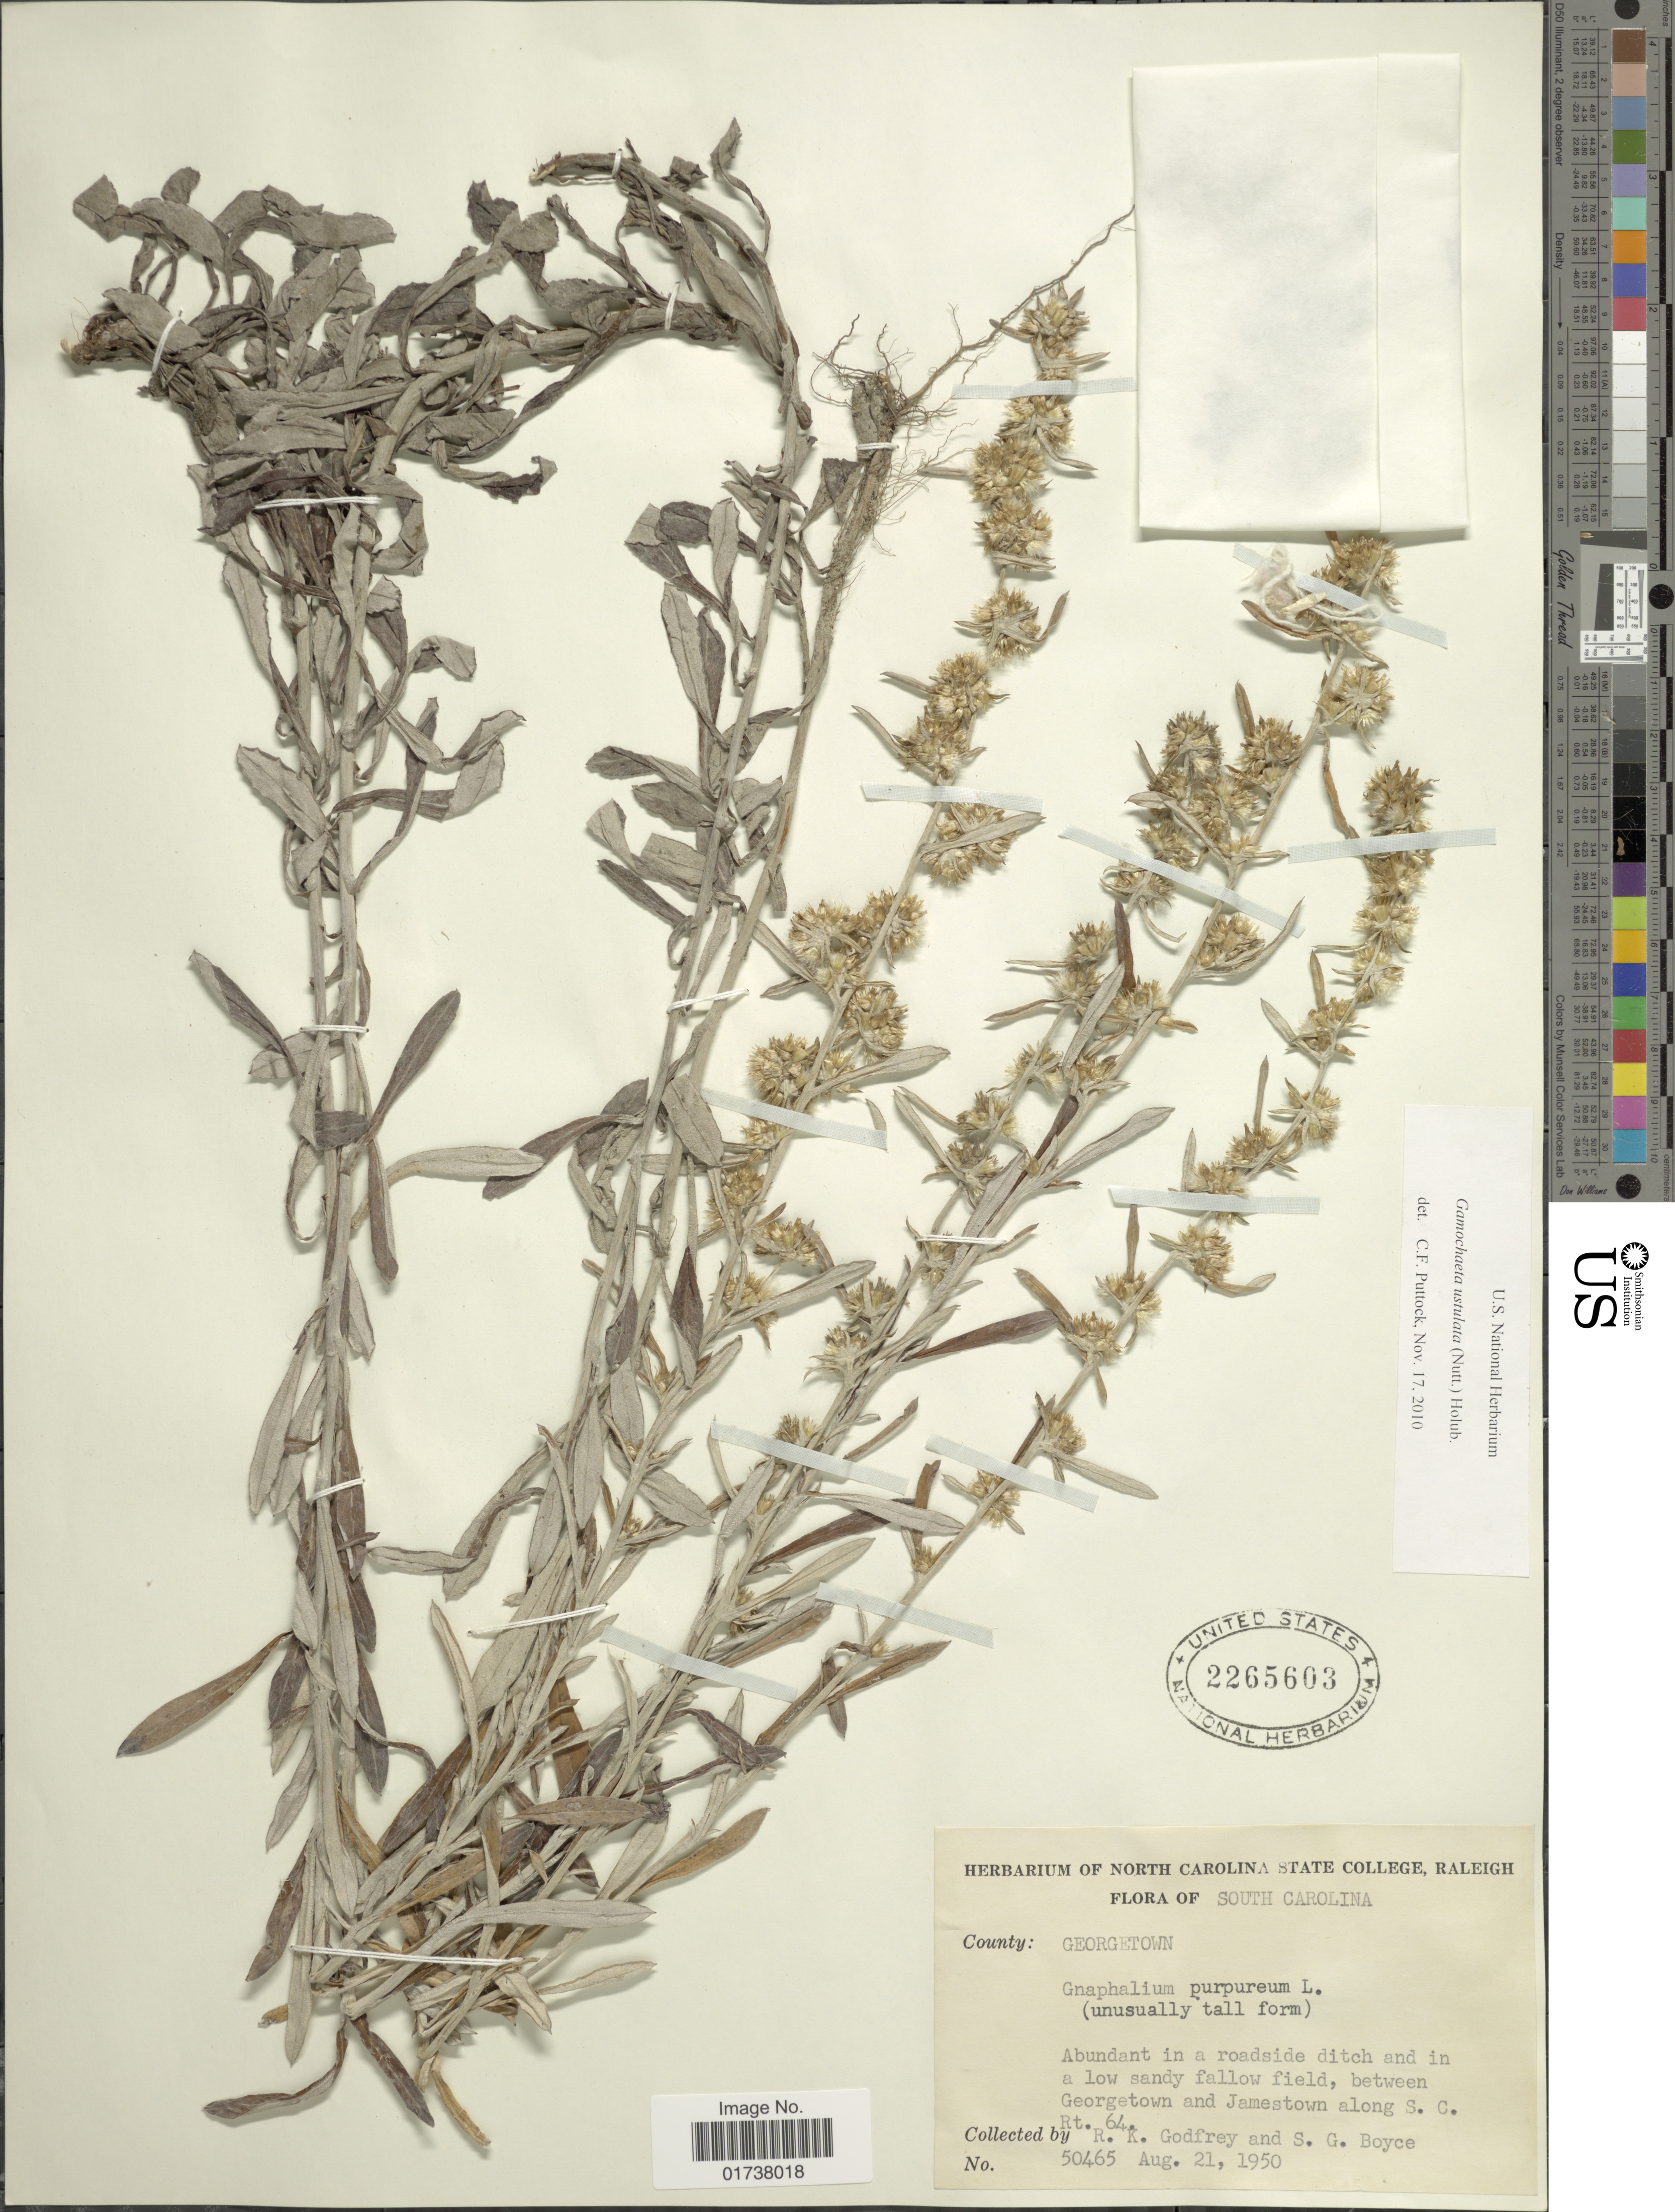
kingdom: Plantae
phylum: Tracheophyta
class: Magnoliopsida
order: Asterales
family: Asteraceae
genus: Gamochaeta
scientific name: Gamochaeta ustulata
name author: (Nutt.) Holub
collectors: R. K. Godfrey & S. Boyce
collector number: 50465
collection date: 1950-08-21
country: United States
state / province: South Carolina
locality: County: Georgetown, between Georgetown and Jamestown along S.C. Rt. 64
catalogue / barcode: US 2265603